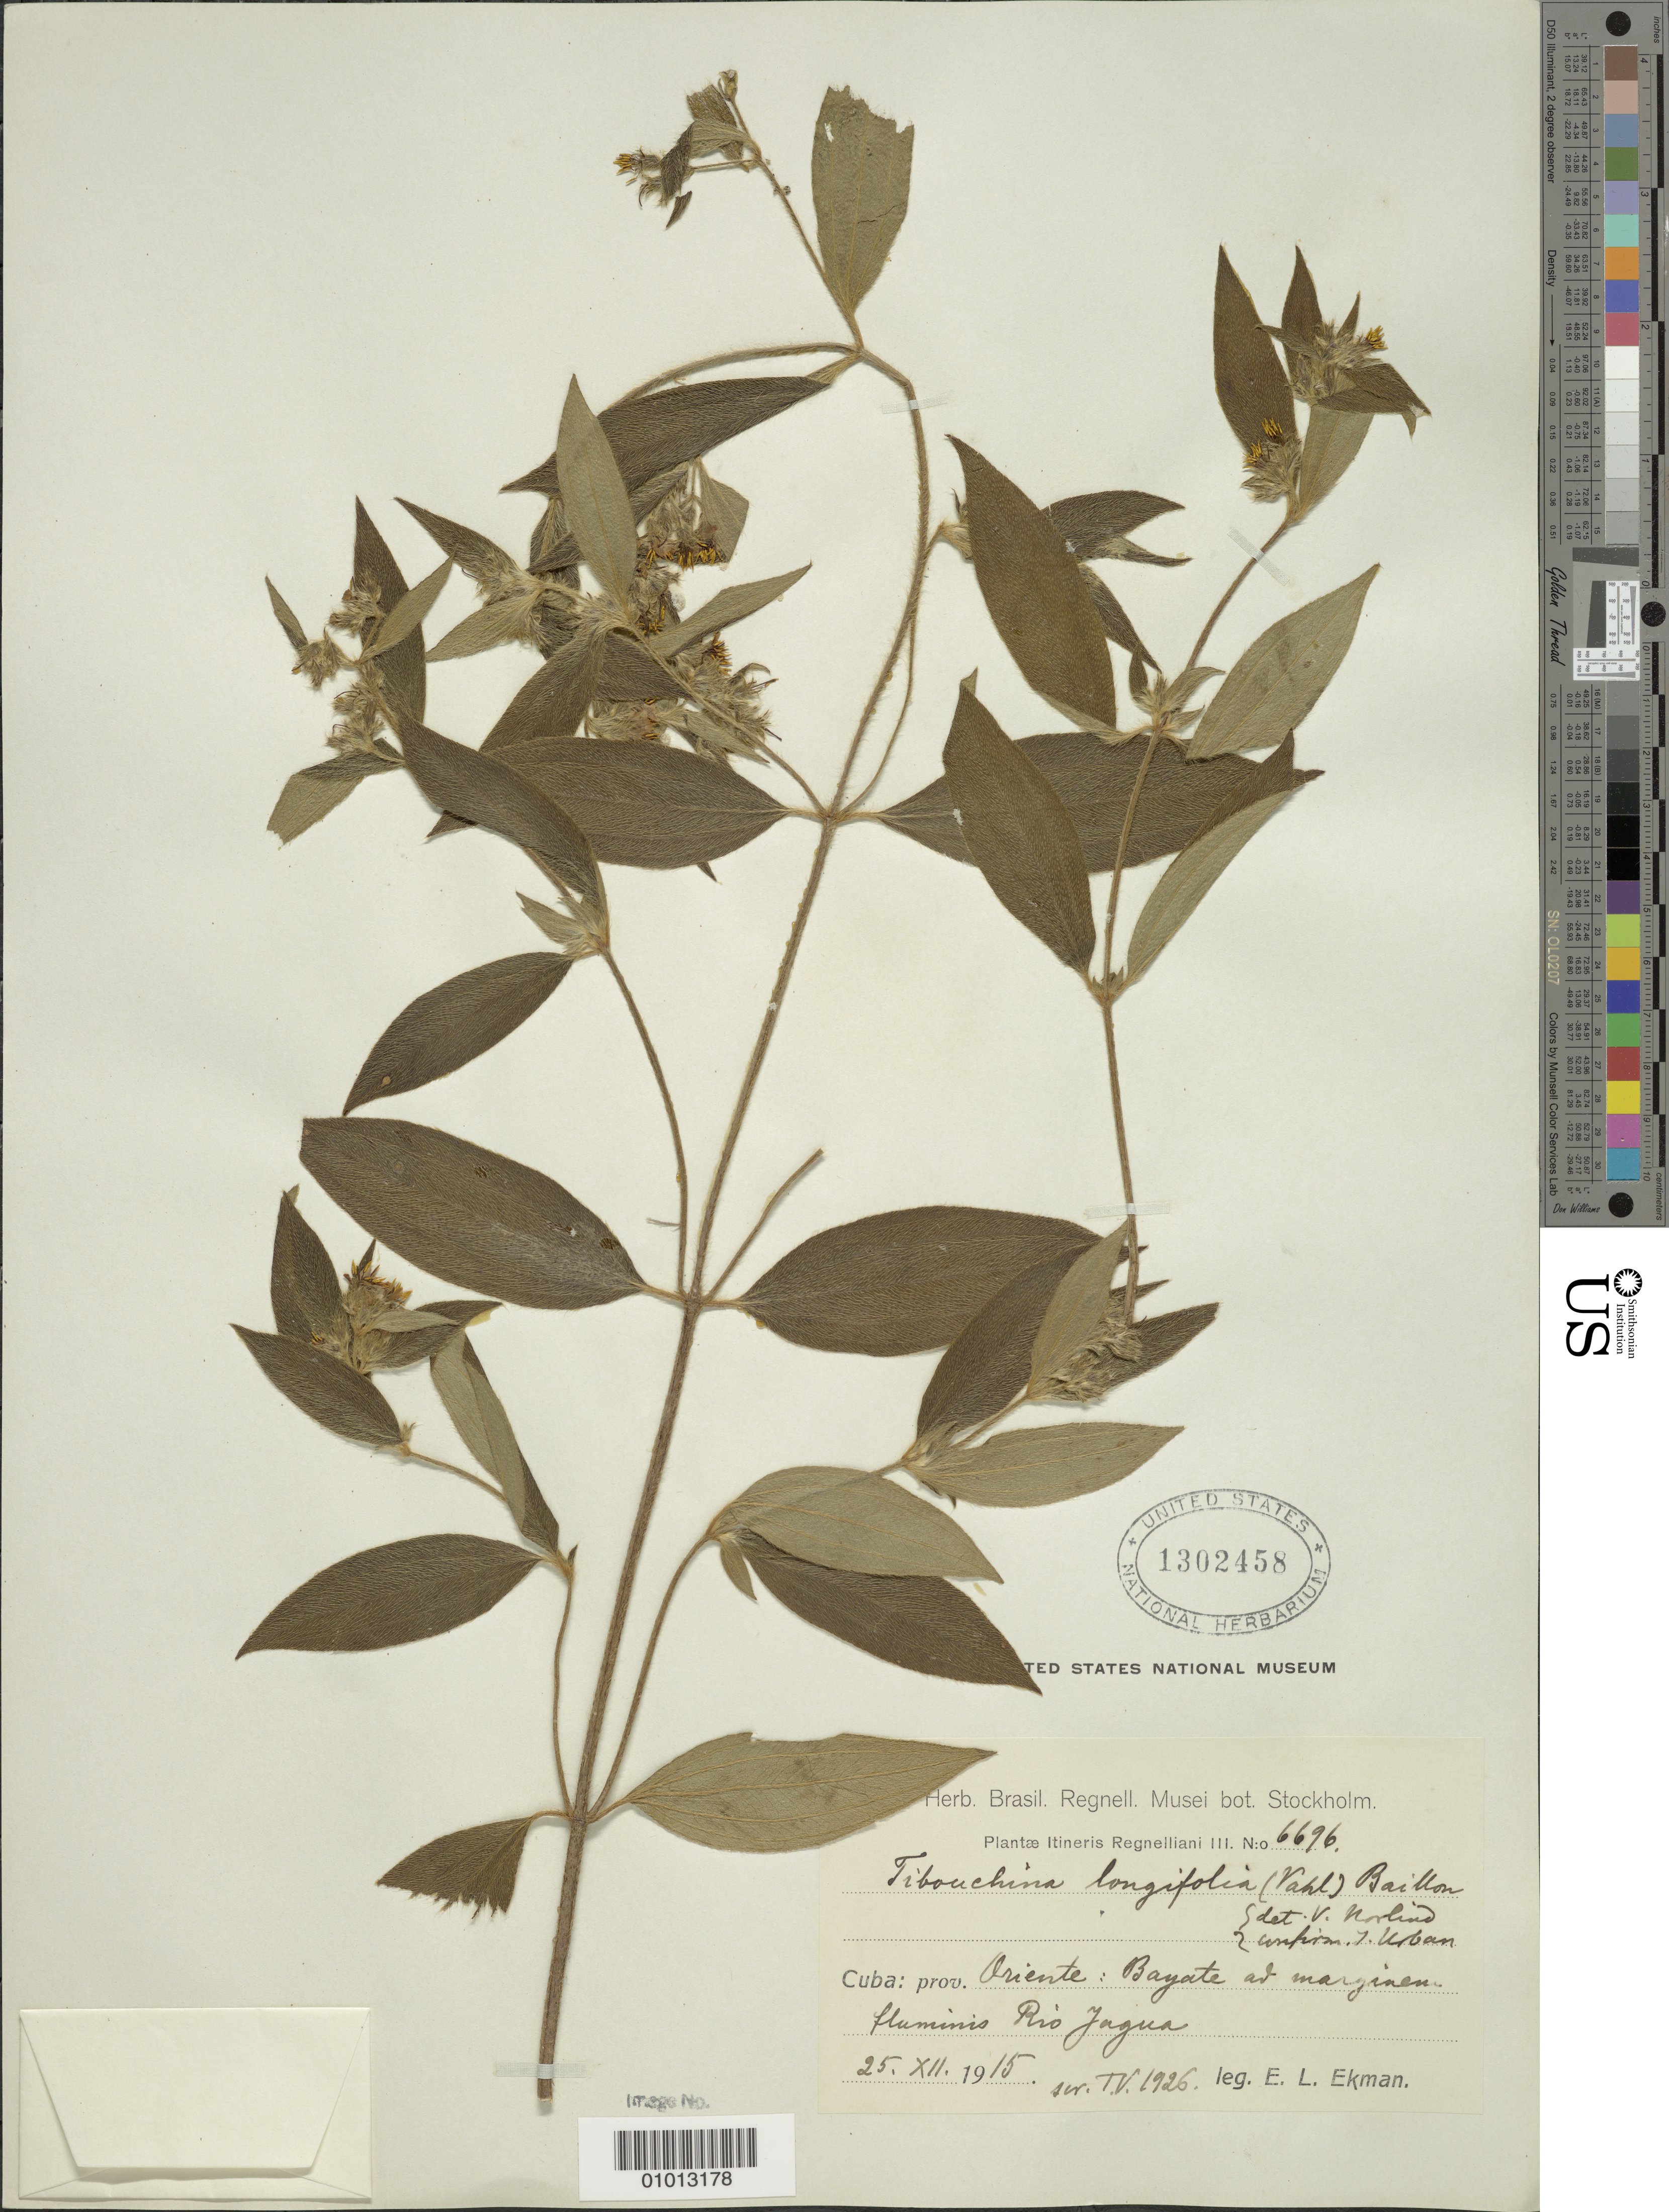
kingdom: Plantae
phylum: Tracheophyta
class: Magnoliopsida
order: Myrtales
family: Melastomataceae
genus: Chaetogastra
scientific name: Chaetogastra longifolia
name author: (Vahl) DC.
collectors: E. L. Ekman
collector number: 6696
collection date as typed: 25 Dec 1915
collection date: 1915-12-25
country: Cuba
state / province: Oriente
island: Cuba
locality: Bayate ad marginem fluminis Río Jagua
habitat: Ad marginem fluminis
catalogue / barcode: US 1302458